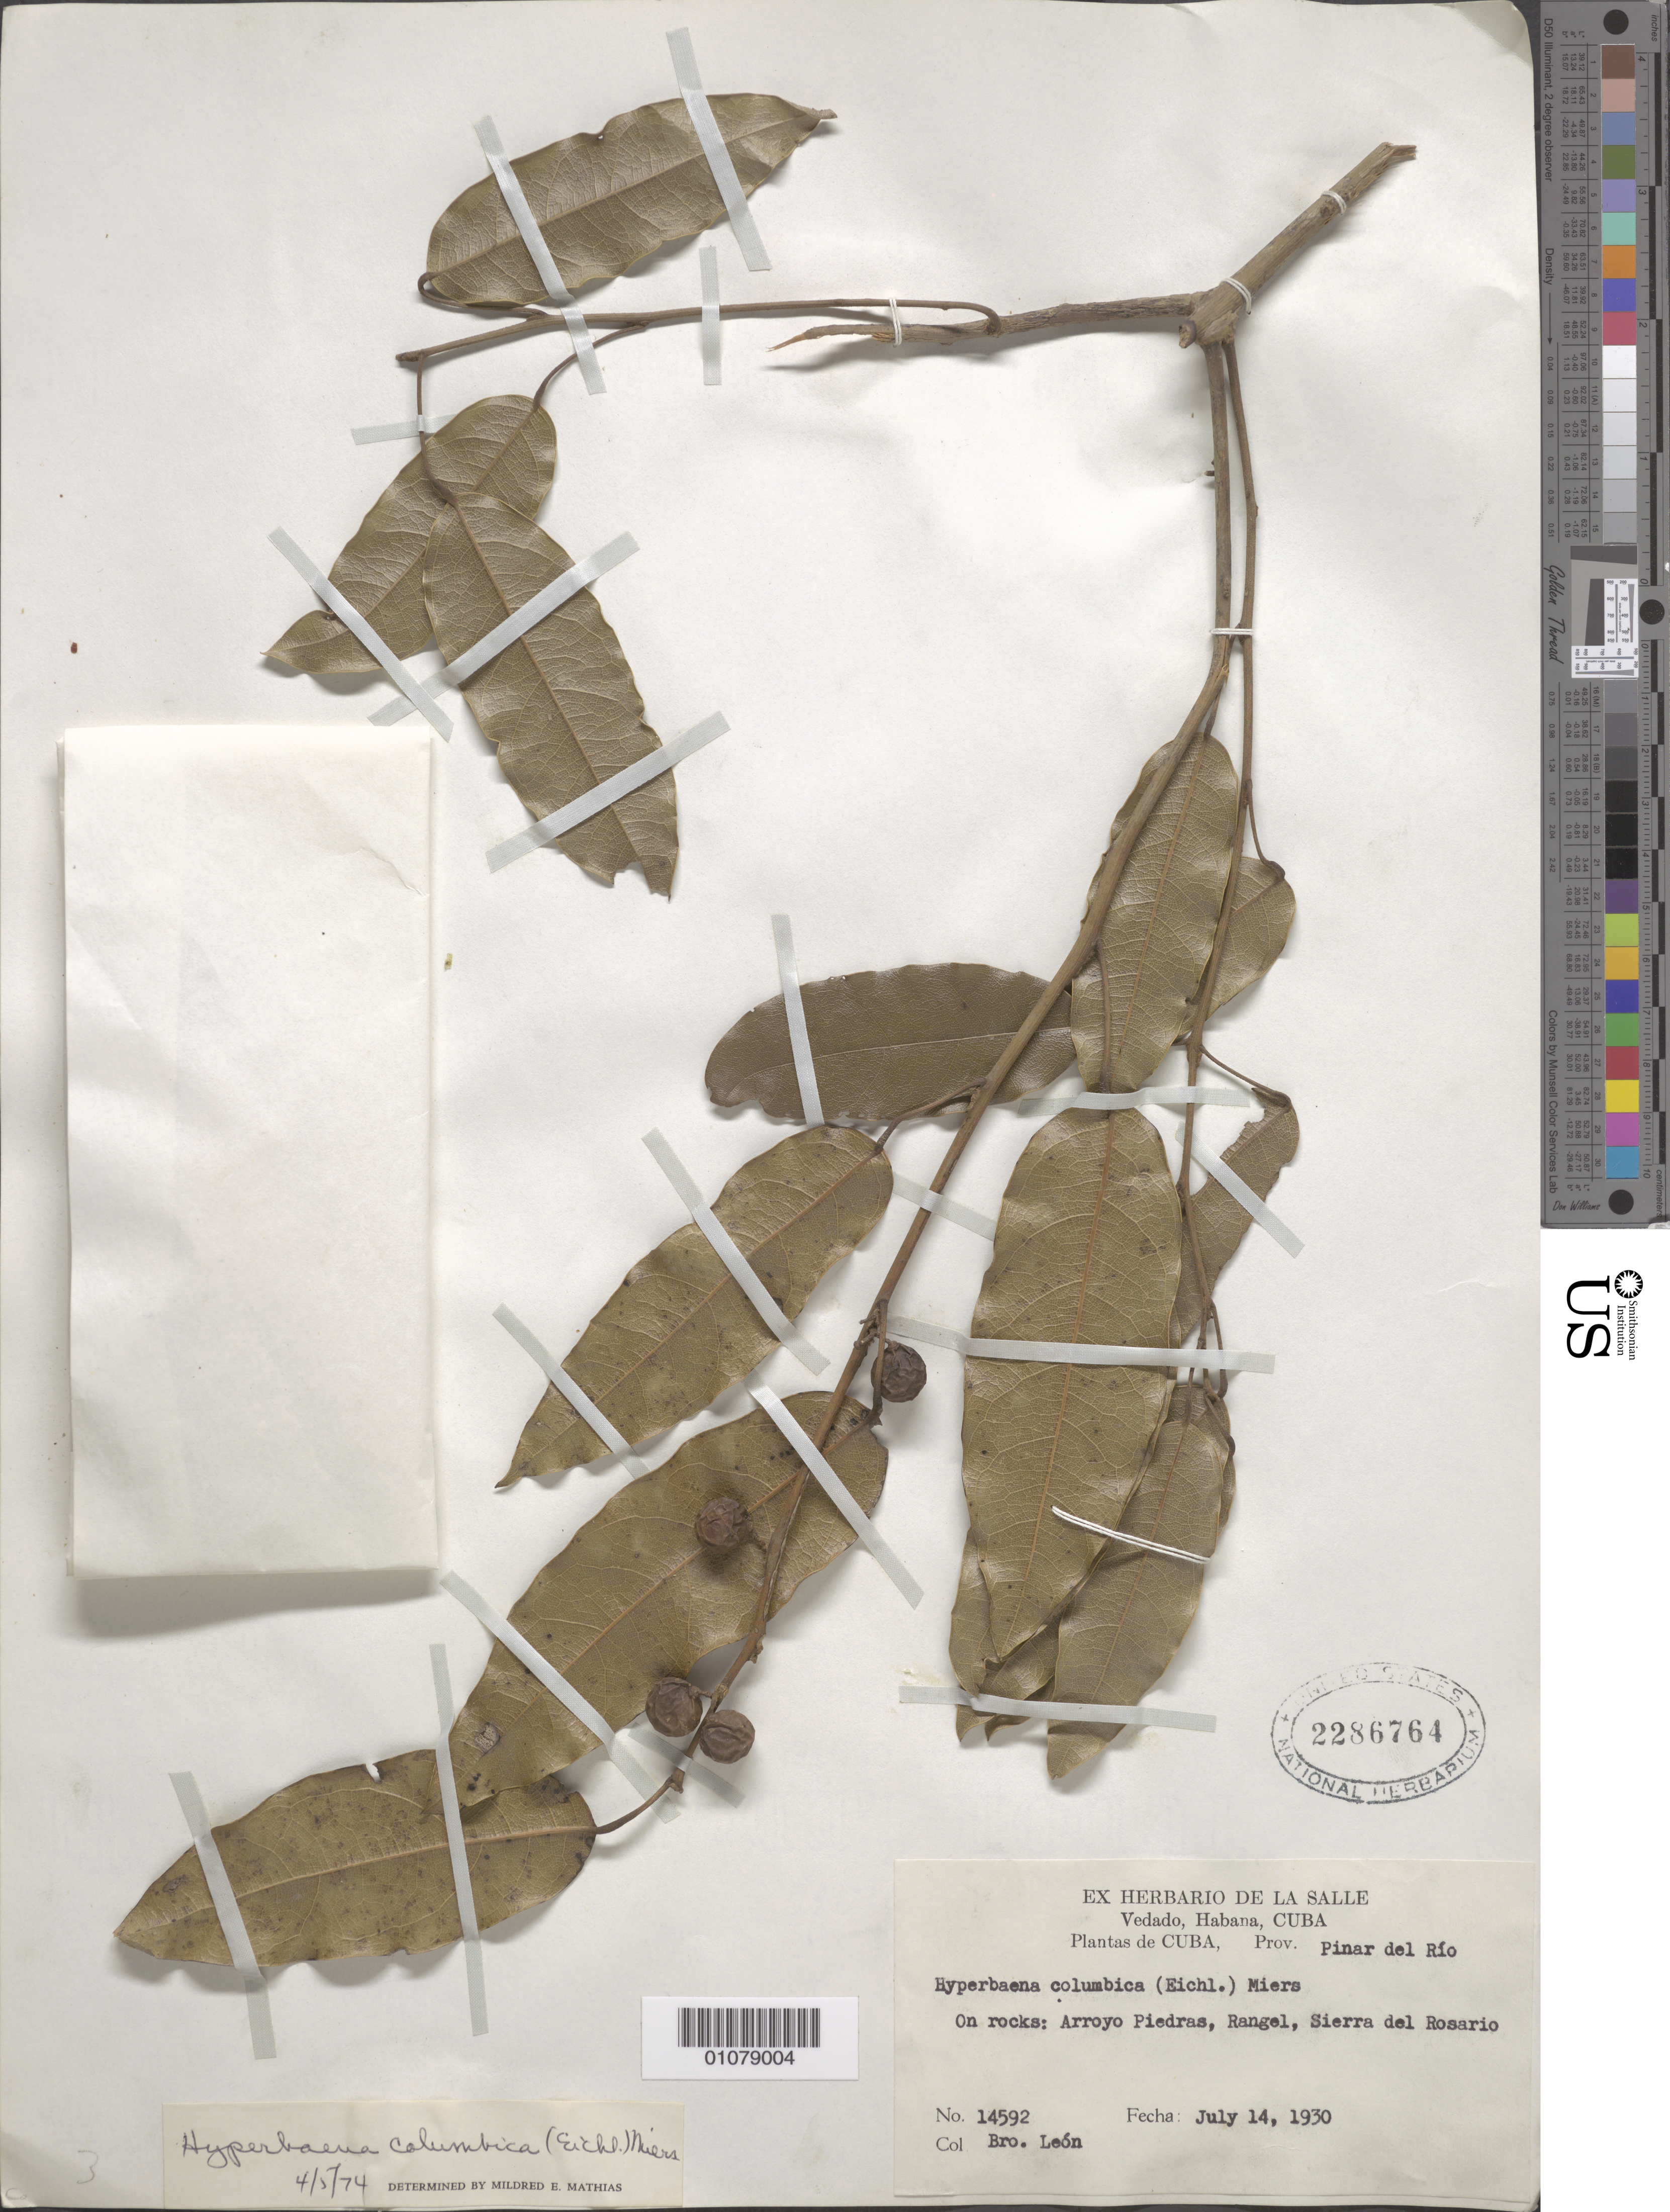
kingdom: Plantae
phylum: Tracheophyta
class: Magnoliopsida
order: Ranunculales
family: Menispermaceae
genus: Hyperbaena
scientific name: Hyperbaena columbica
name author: (Eichler) Miers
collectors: Bro. León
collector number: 14592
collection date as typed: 14 Jul 1930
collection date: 1930-07-14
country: Cuba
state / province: Pinar del Rio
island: Cuba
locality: Arroyo Piedras, Rangel, Sierra del Rosario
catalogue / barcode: US 2286764